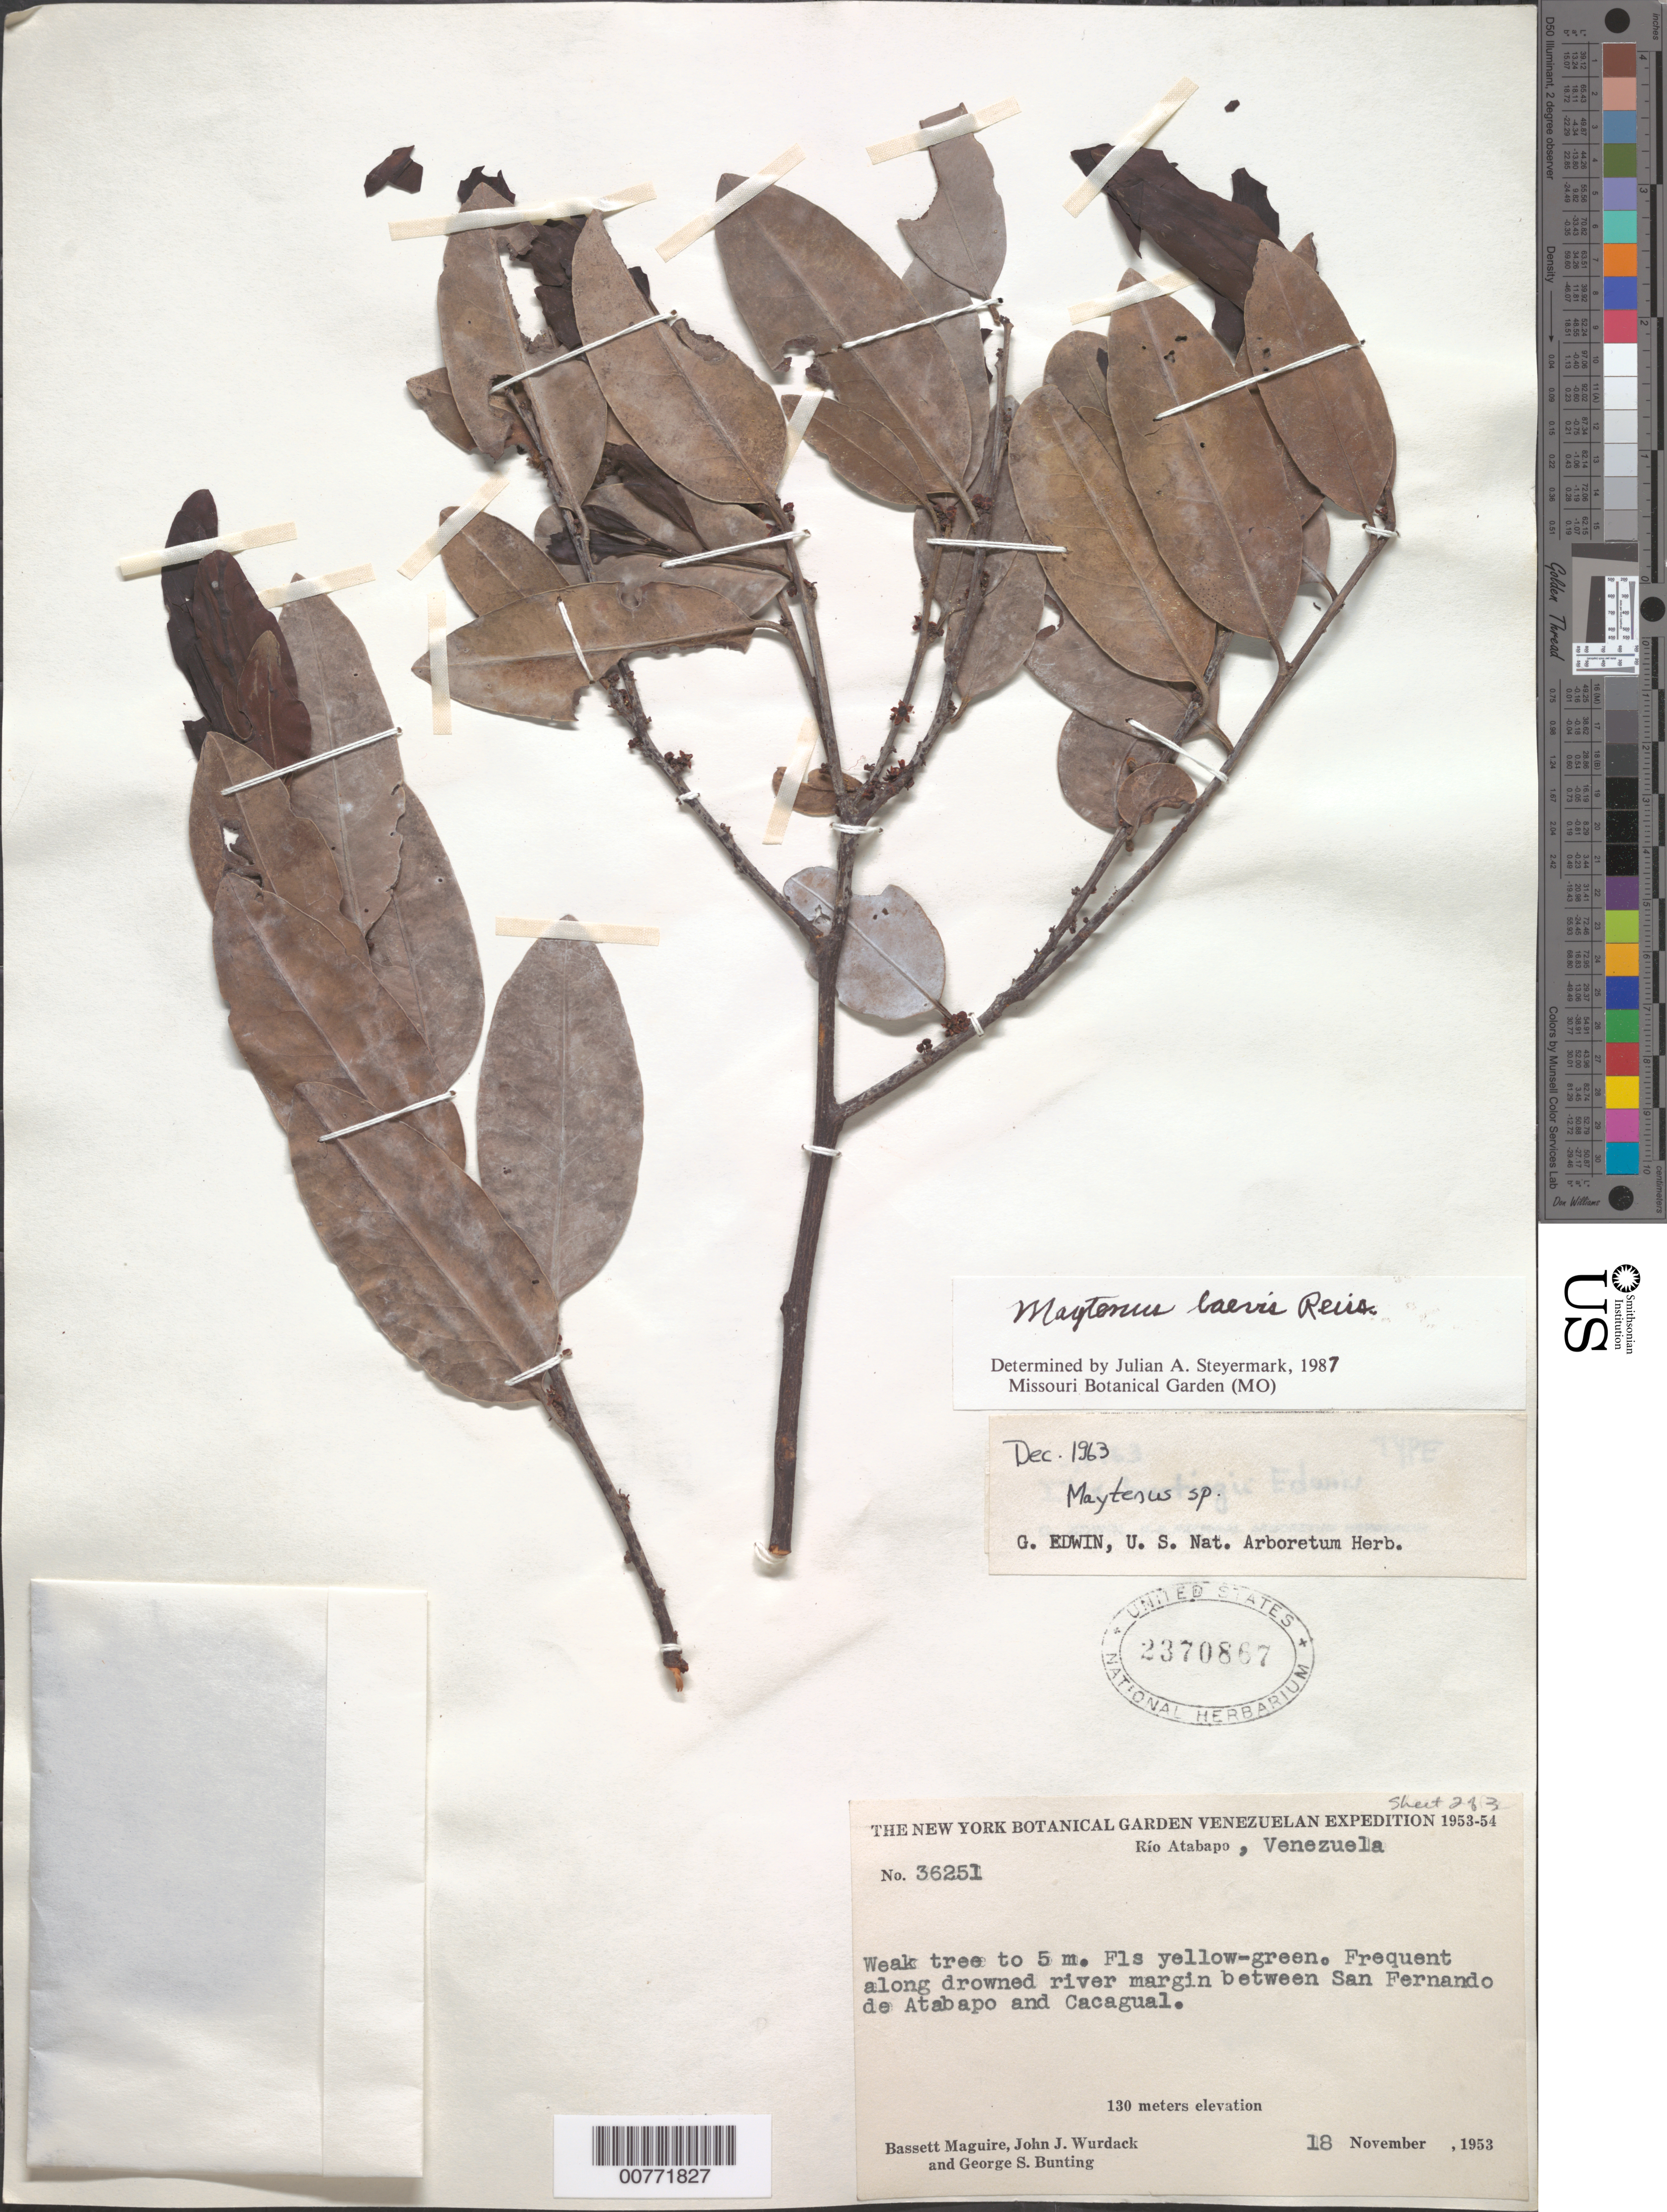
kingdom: Plantae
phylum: Tracheophyta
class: Magnoliopsida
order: Celastrales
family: Celastraceae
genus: Maytenus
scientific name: Maytenus laevis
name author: Reissek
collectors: B. Maguire, J. J. Wurdack & G. S. Bunting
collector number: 36251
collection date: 1953-11-18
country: Venezuela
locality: Río Atabapo. Frequent along drowned river margin between San Fernando de Atabapo and Cacagual.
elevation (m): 130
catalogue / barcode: US 2370867